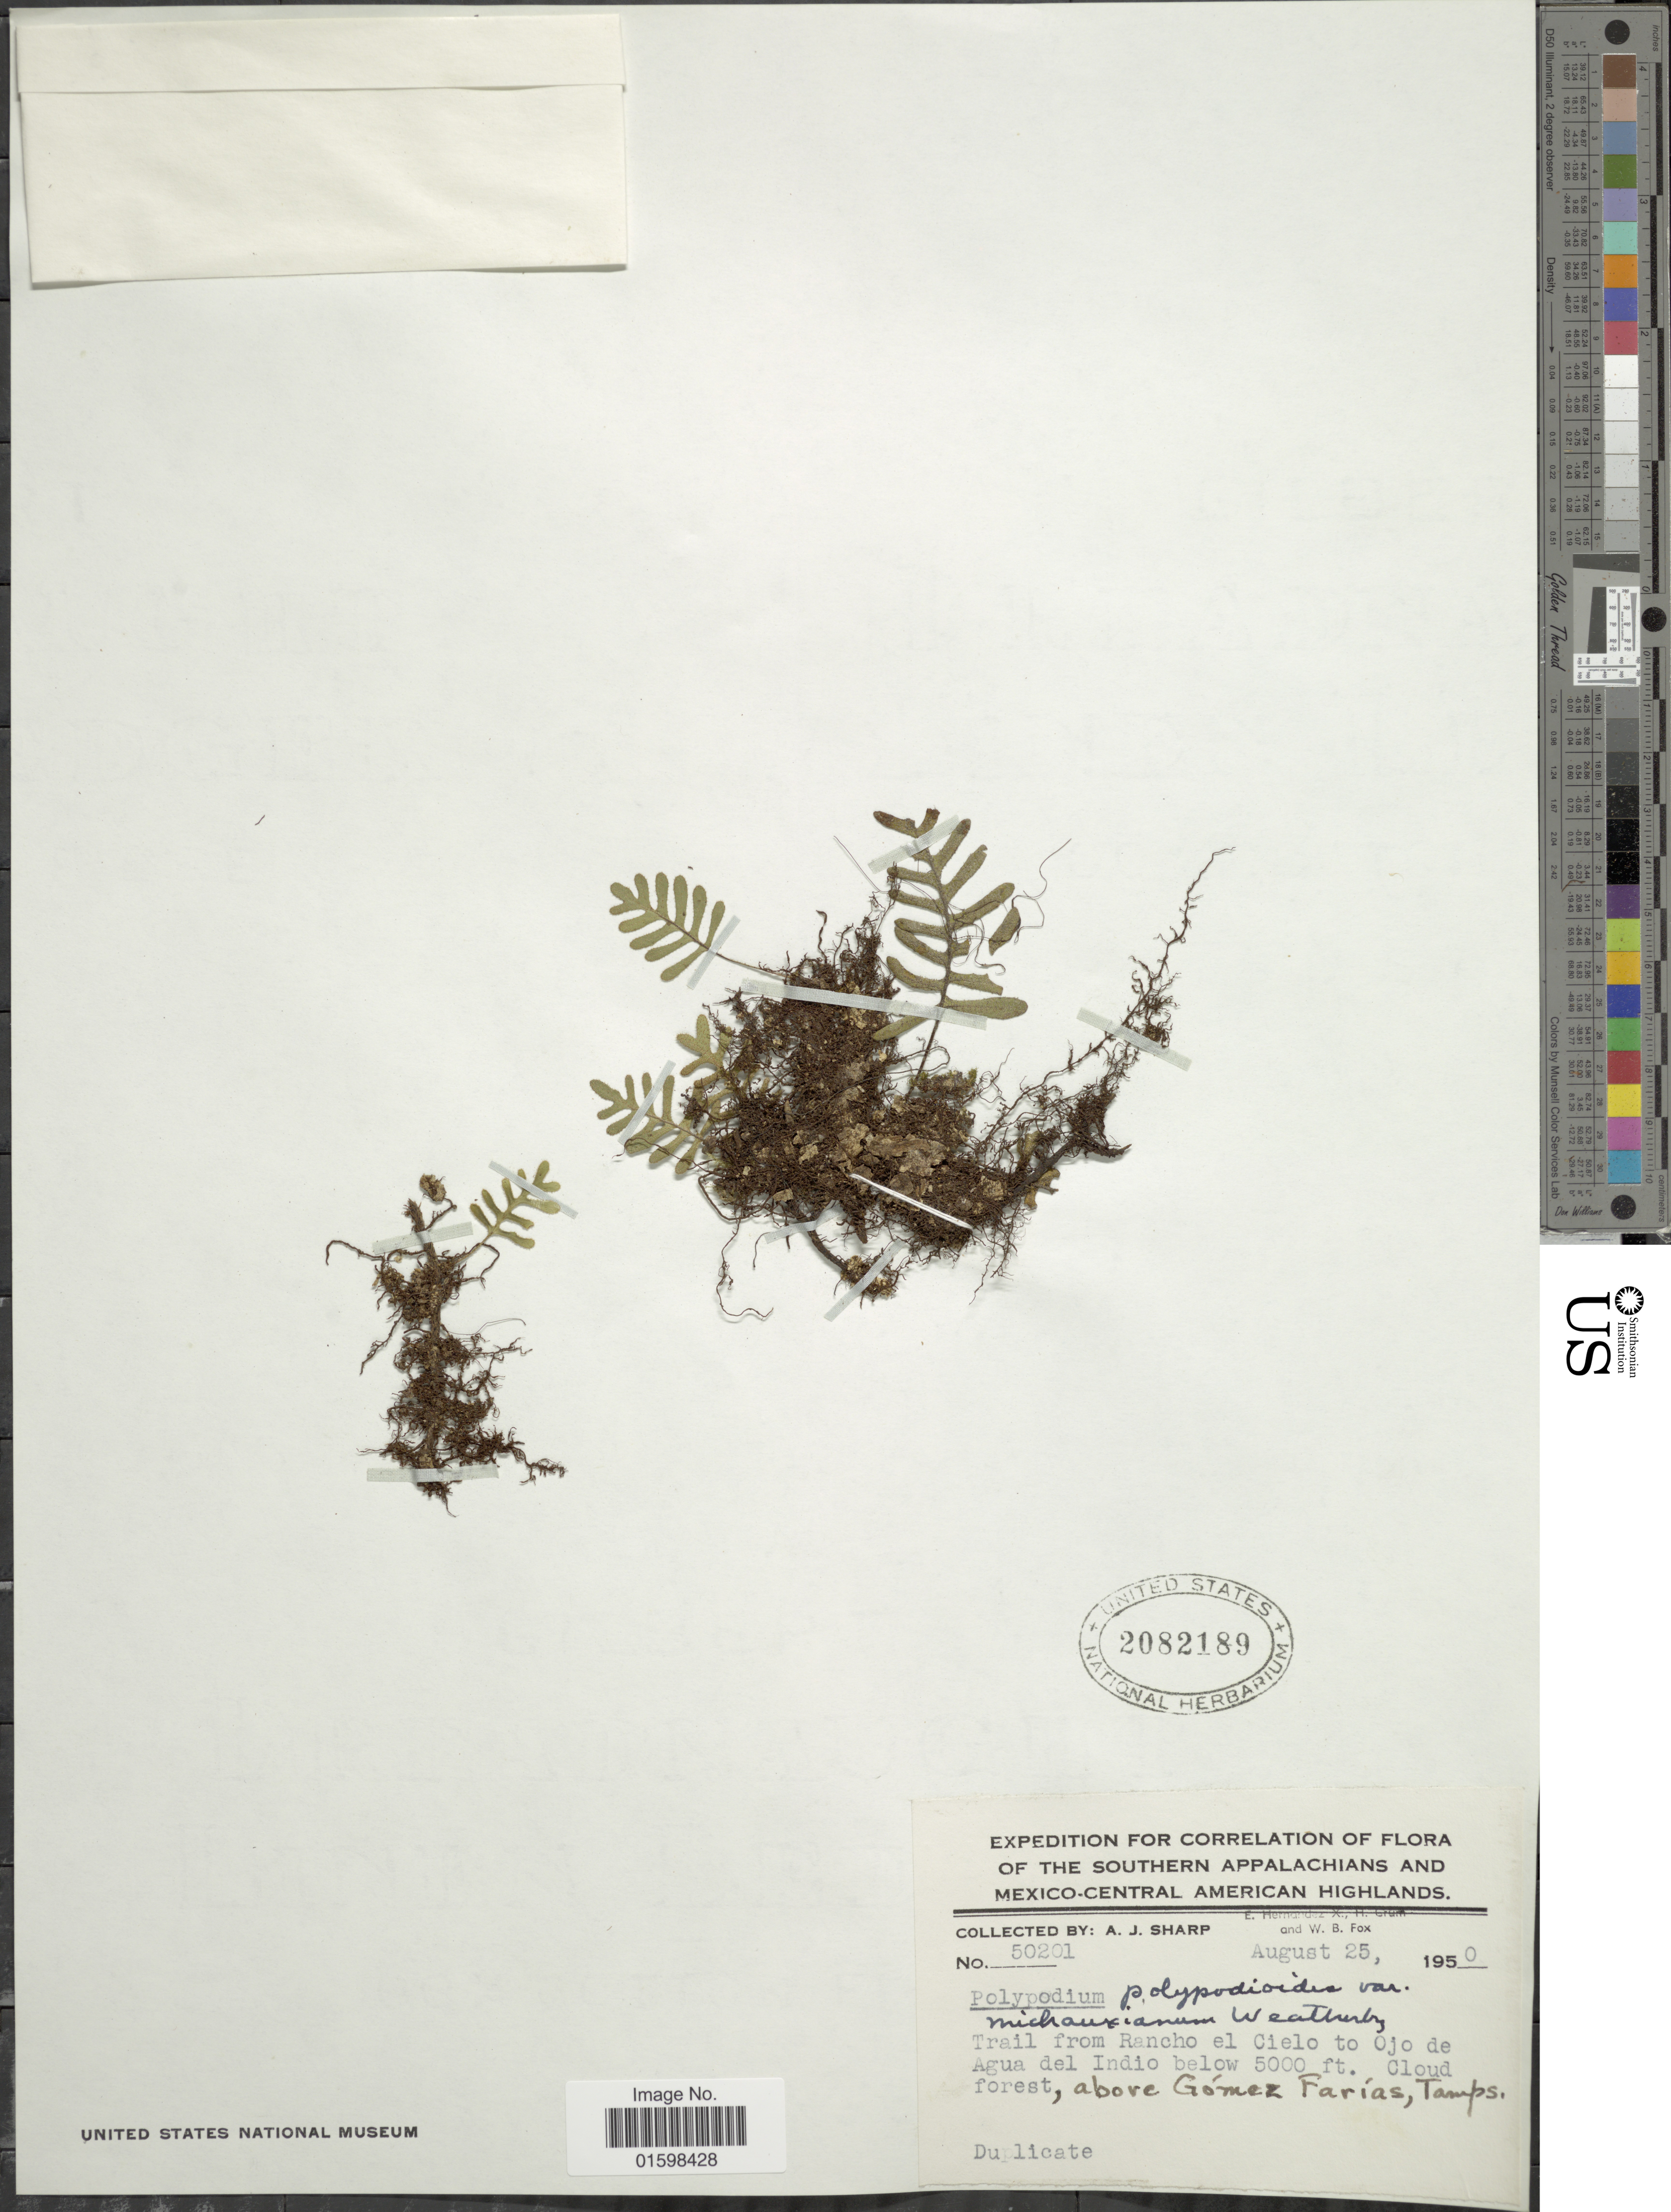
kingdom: Plantae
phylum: Tracheophyta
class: Polypodiopsida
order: Polypodiales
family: Polypodiaceae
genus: Pleopeltis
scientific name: Pleopeltis polypodioides var. michauxiana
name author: (Weath.) E.G. Andrews & Windham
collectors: A. J. Sharp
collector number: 50201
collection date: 1950-08-25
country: Mexico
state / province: Tamaulipas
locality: The Southern Appalachians and Mexico-Central American Highlands. Trail from Rancho el Cielo to Ojo de Agua del Indio. above Gomez farias, tamps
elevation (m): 1524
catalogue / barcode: US 2082189